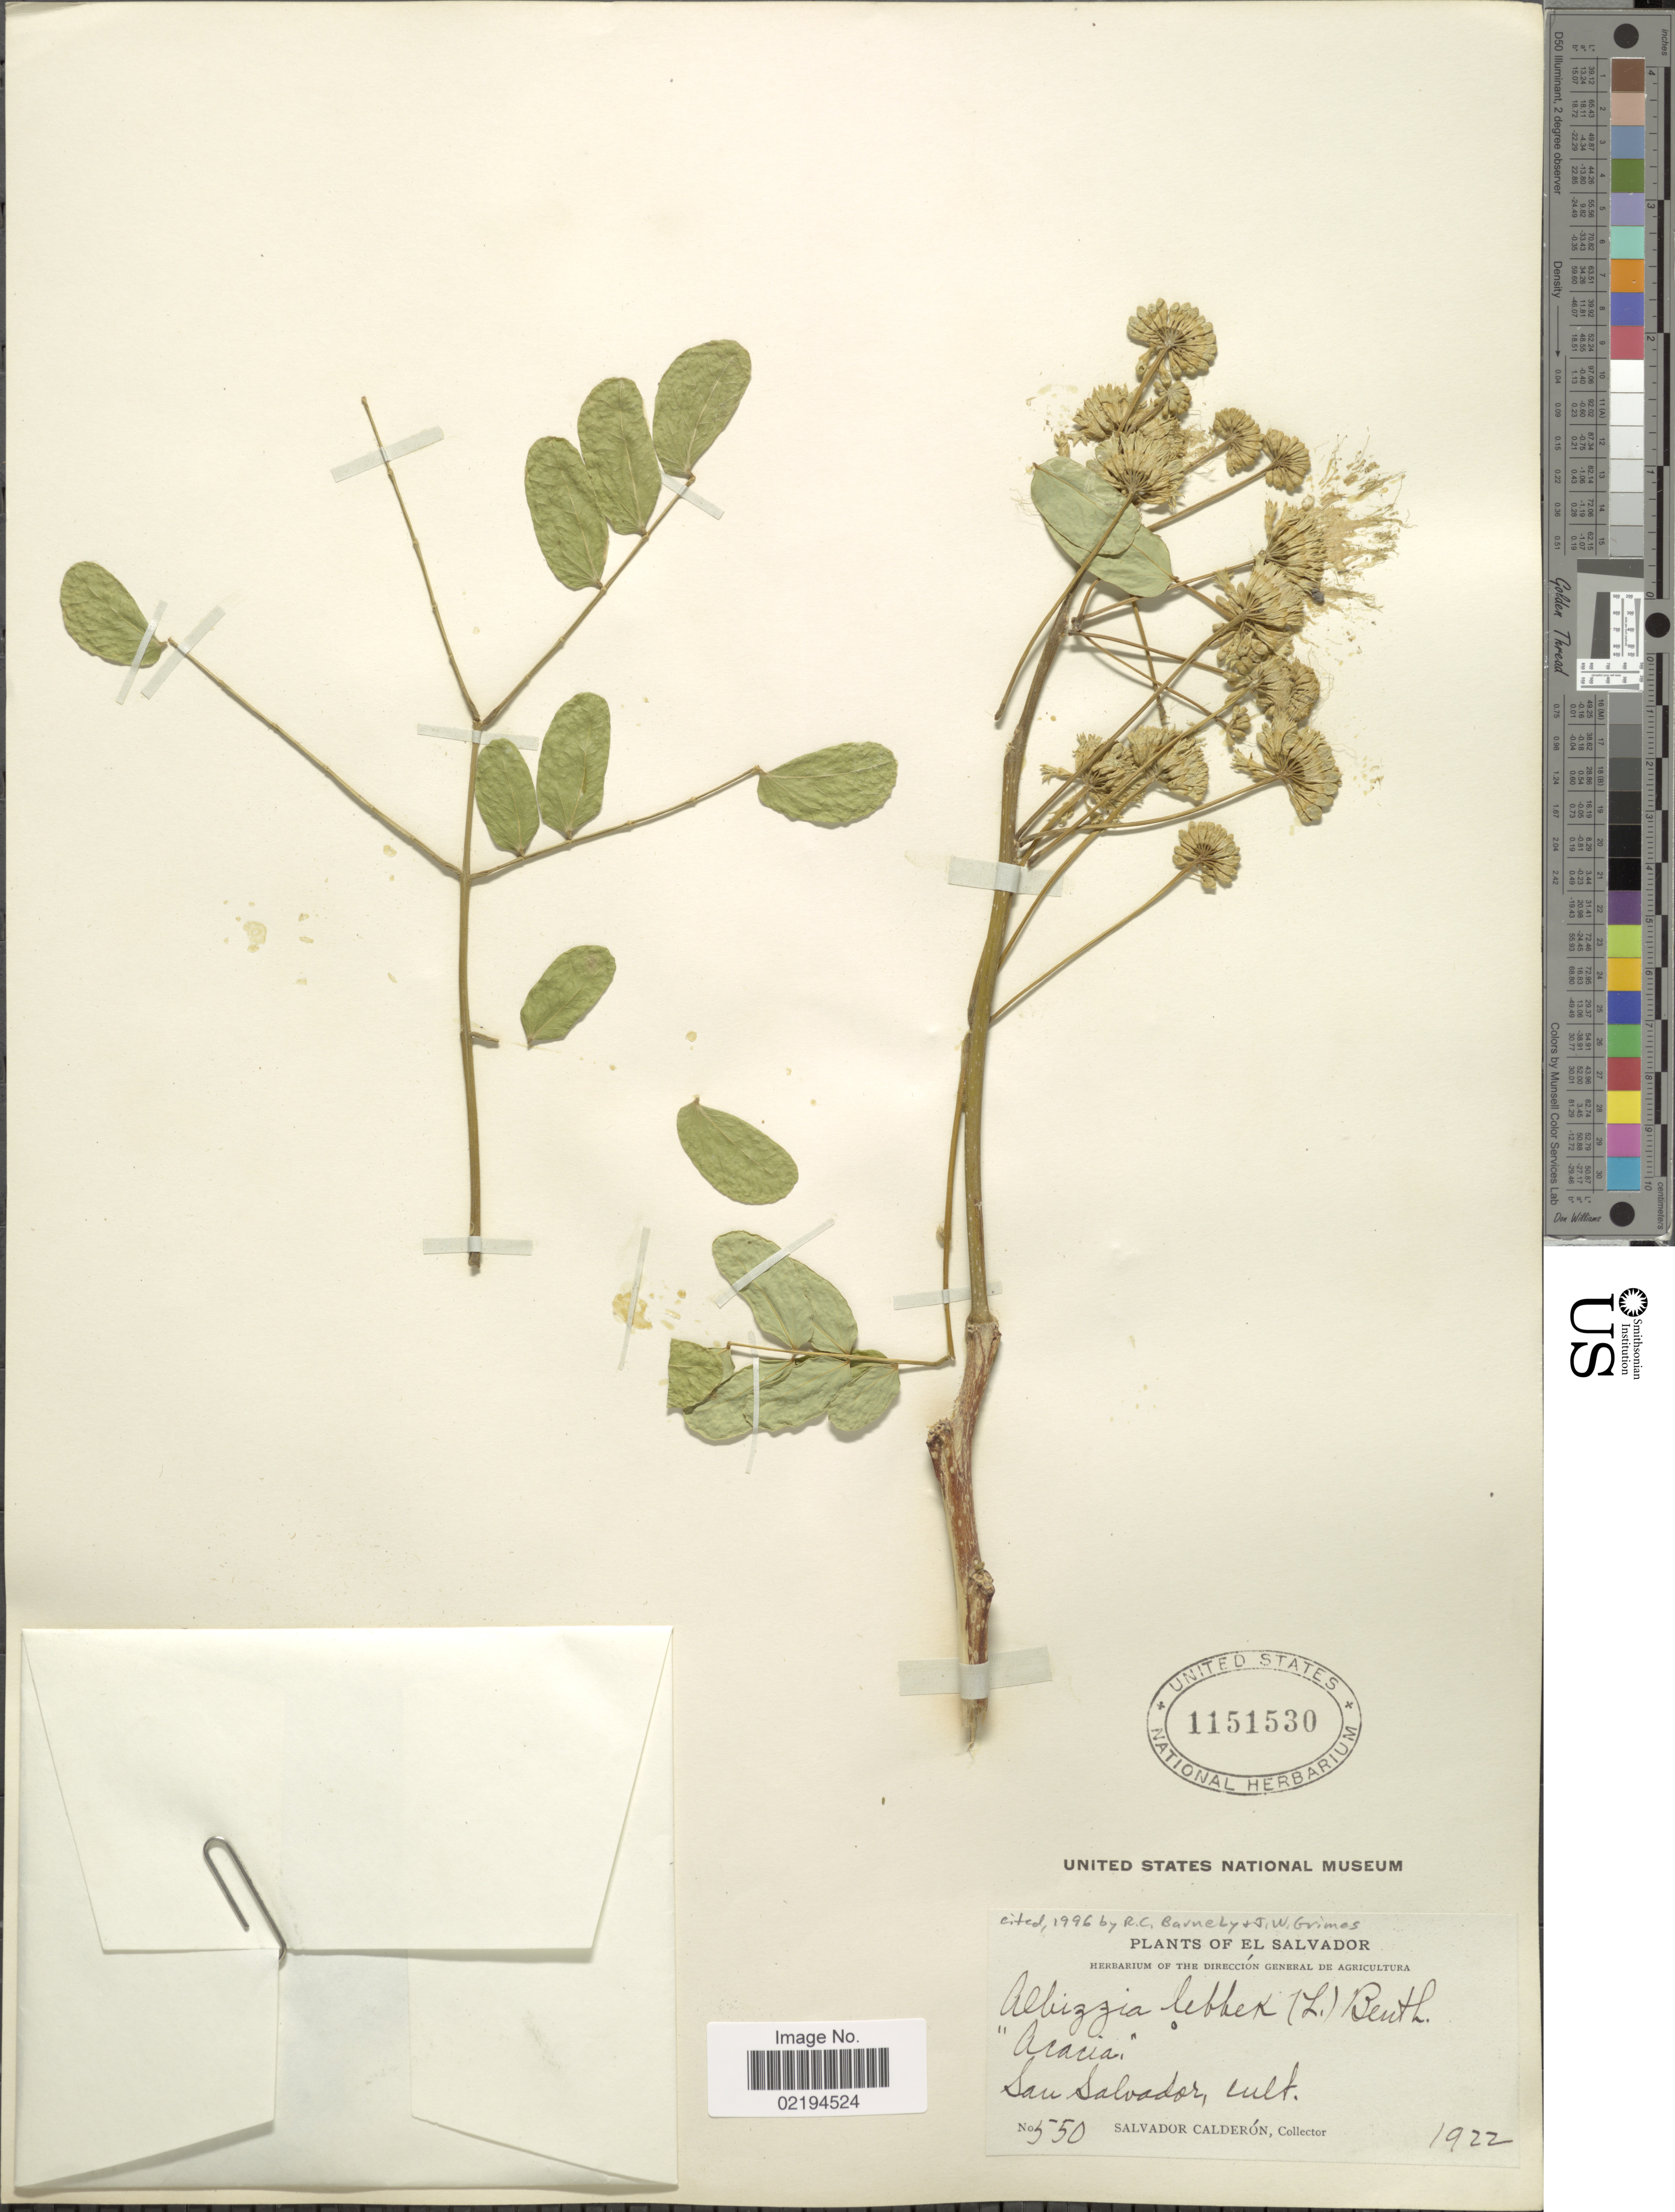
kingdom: Plantae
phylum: Tracheophyta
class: Magnoliopsida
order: Fabales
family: Fabaceae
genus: Albizia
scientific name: Albizia lebbeck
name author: (L.) Benth.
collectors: S. Calderón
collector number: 550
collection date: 1922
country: El Salvador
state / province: San Salvador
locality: Cult.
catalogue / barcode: US 1151530